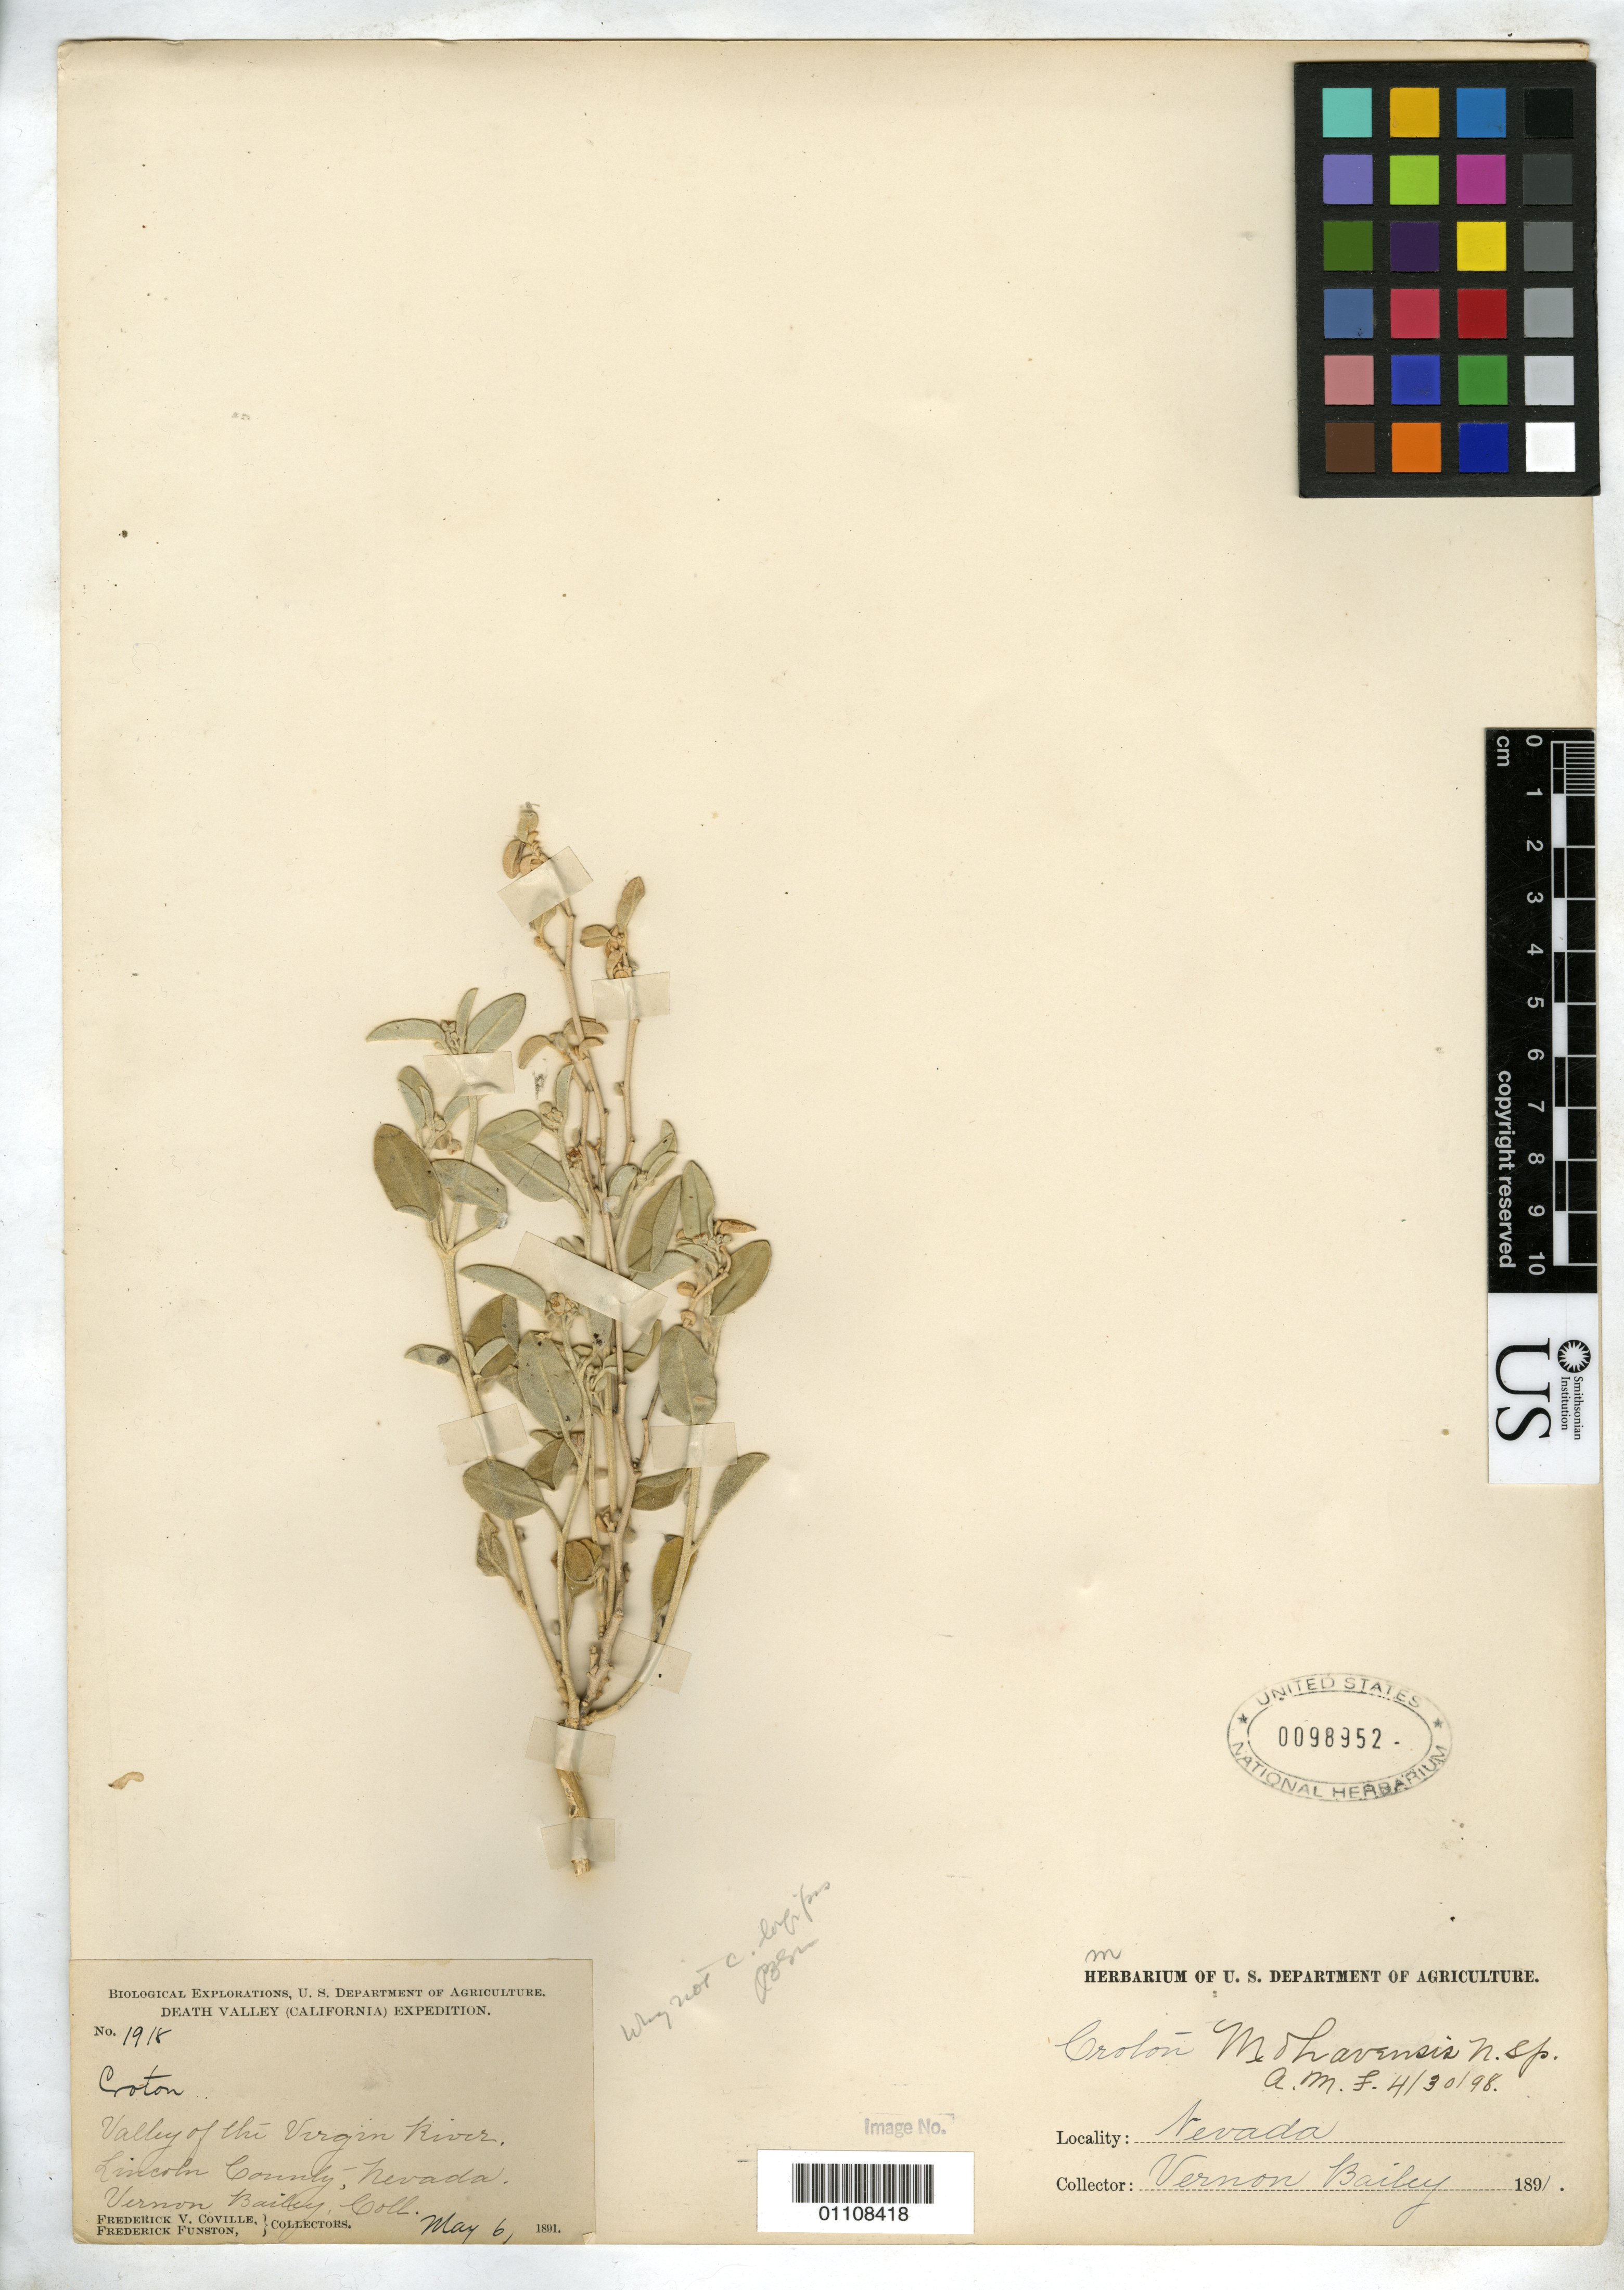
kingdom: Plantae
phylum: Tracheophyta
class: Magnoliopsida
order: Malpighiales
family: Euphorbiaceae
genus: Croton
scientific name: Croton californicus var. mohavensis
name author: A.M. Ferguson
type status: Syntype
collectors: V. O. Bailey, F. V. Coville & F. Funston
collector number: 1918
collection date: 1891-05-06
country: United States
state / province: Nevada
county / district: Lincoln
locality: Valley of the Virgin River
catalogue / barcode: US 98952